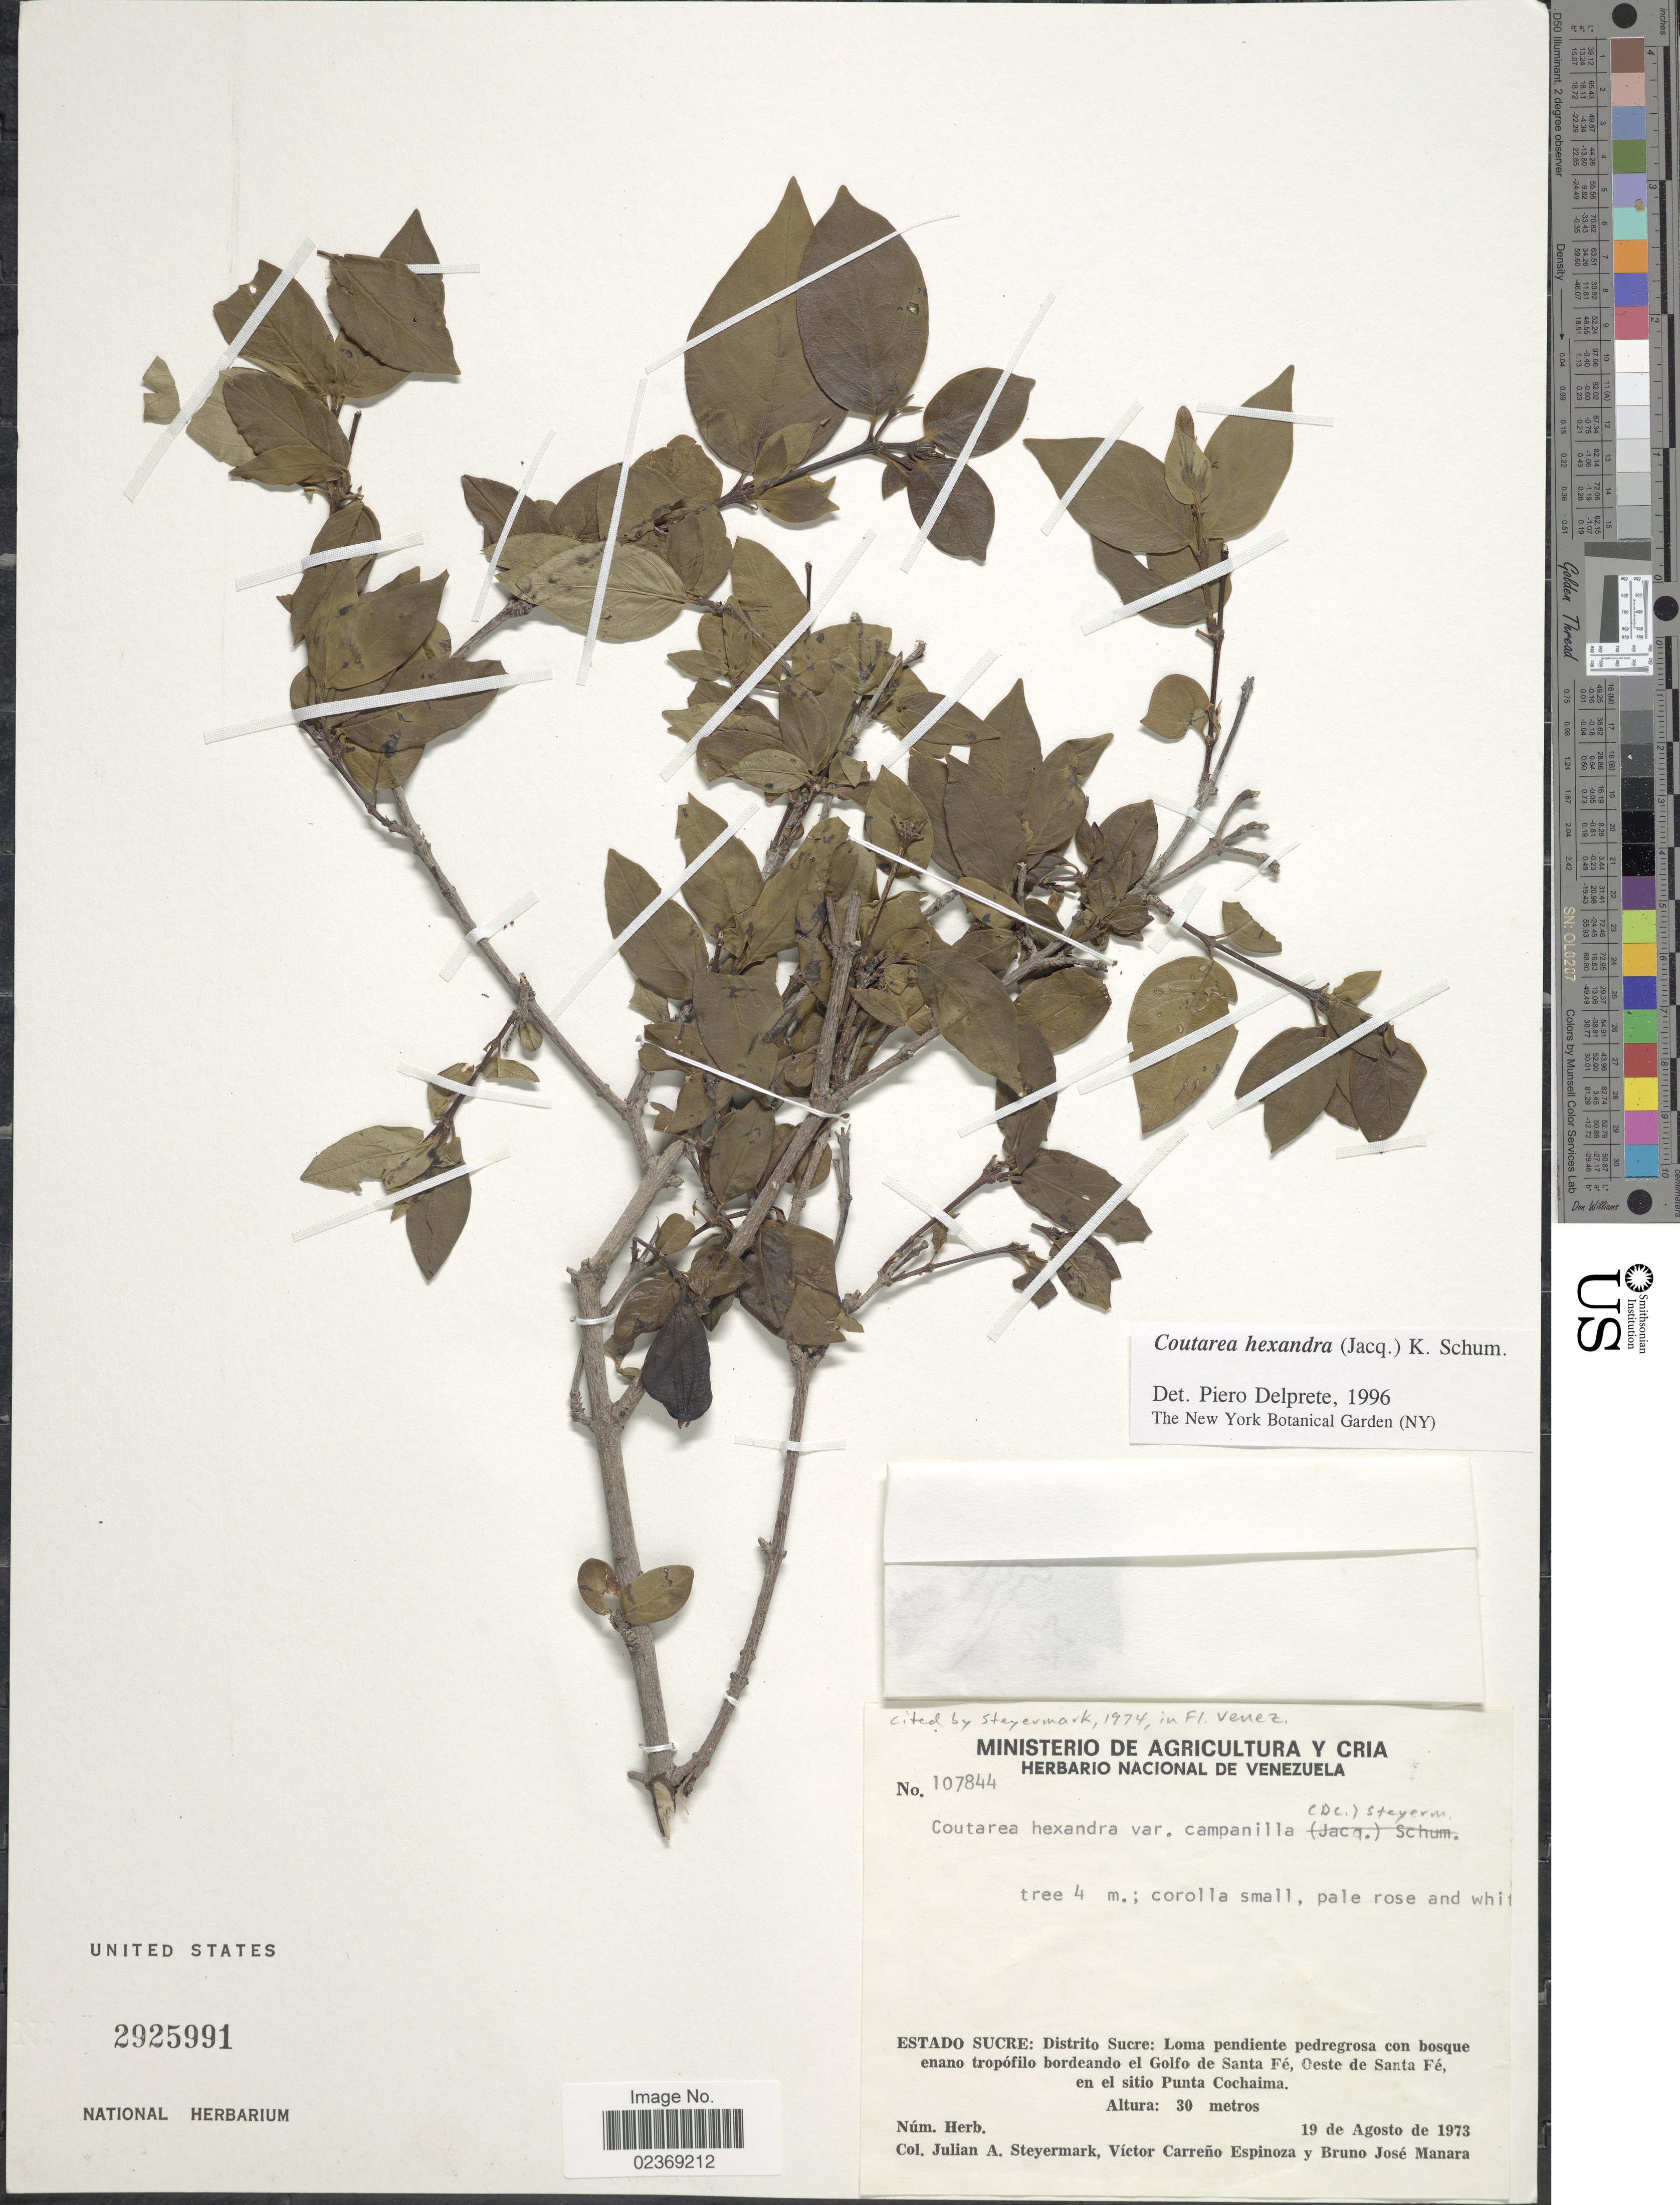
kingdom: Plantae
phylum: Tracheophyta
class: Magnoliopsida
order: Gentianales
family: Rubiaceae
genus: Coutarea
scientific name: Coutarea hexandra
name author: (Jacq.) K. Schum.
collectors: J. Steyermark, V. Carreño E. & B. Manara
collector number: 107844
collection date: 1973-08-19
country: Venezuela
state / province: Sucre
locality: Estado Sucre: Distrito Sucre: Loma pendiente pedregosa con bosque enano tropofilo bordeando el Golfo de Santa Fe, Oeste de Santa Fe, en al sitio Punta Cochaima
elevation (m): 30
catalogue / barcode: US 2925991